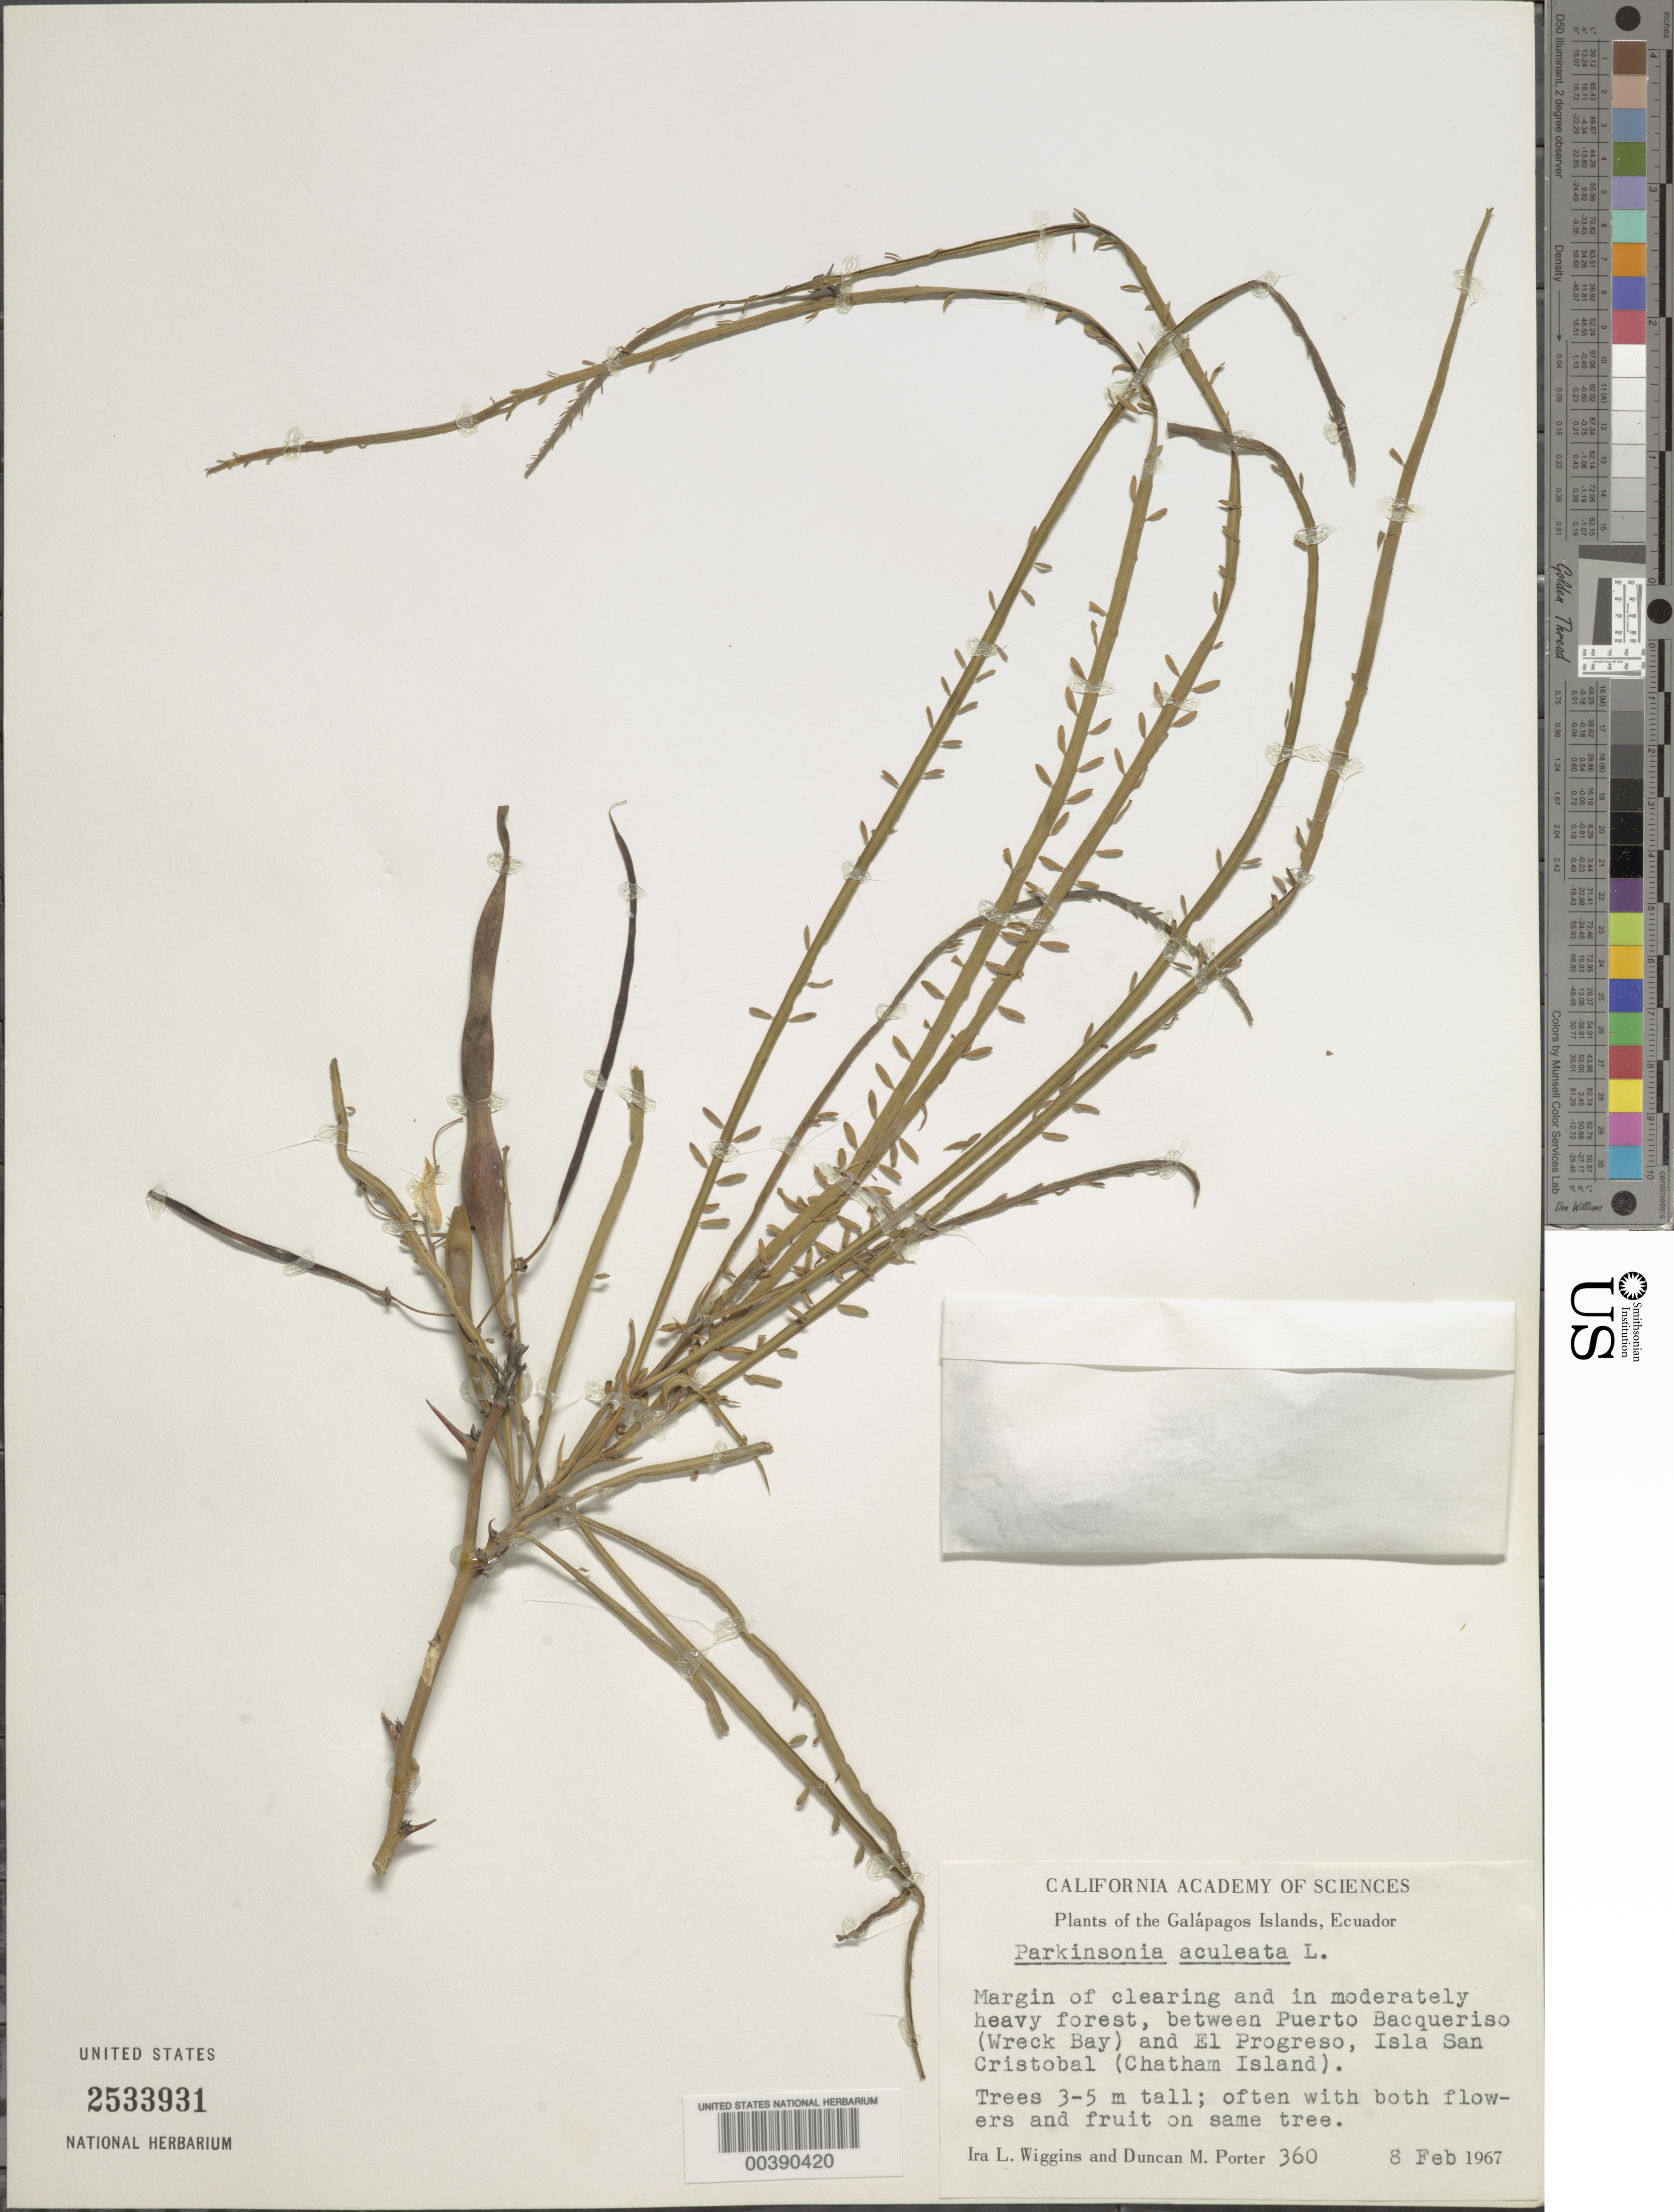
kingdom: Plantae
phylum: Tracheophyta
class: Magnoliopsida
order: Fabales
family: Fabaceae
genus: Parkinsonia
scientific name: Parkinsonia aculeata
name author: L.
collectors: I. L. Wiggins & D. M. Porter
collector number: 360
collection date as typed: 08 Feb 1967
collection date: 1967-02-08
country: Ecuador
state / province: Colón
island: San Cristóbal [Chatham]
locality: Between Puerto Bacqueriso (Wreck Bay) and El Progreso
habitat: Margin of clearing and in moderately heavy forest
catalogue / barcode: US 2533931